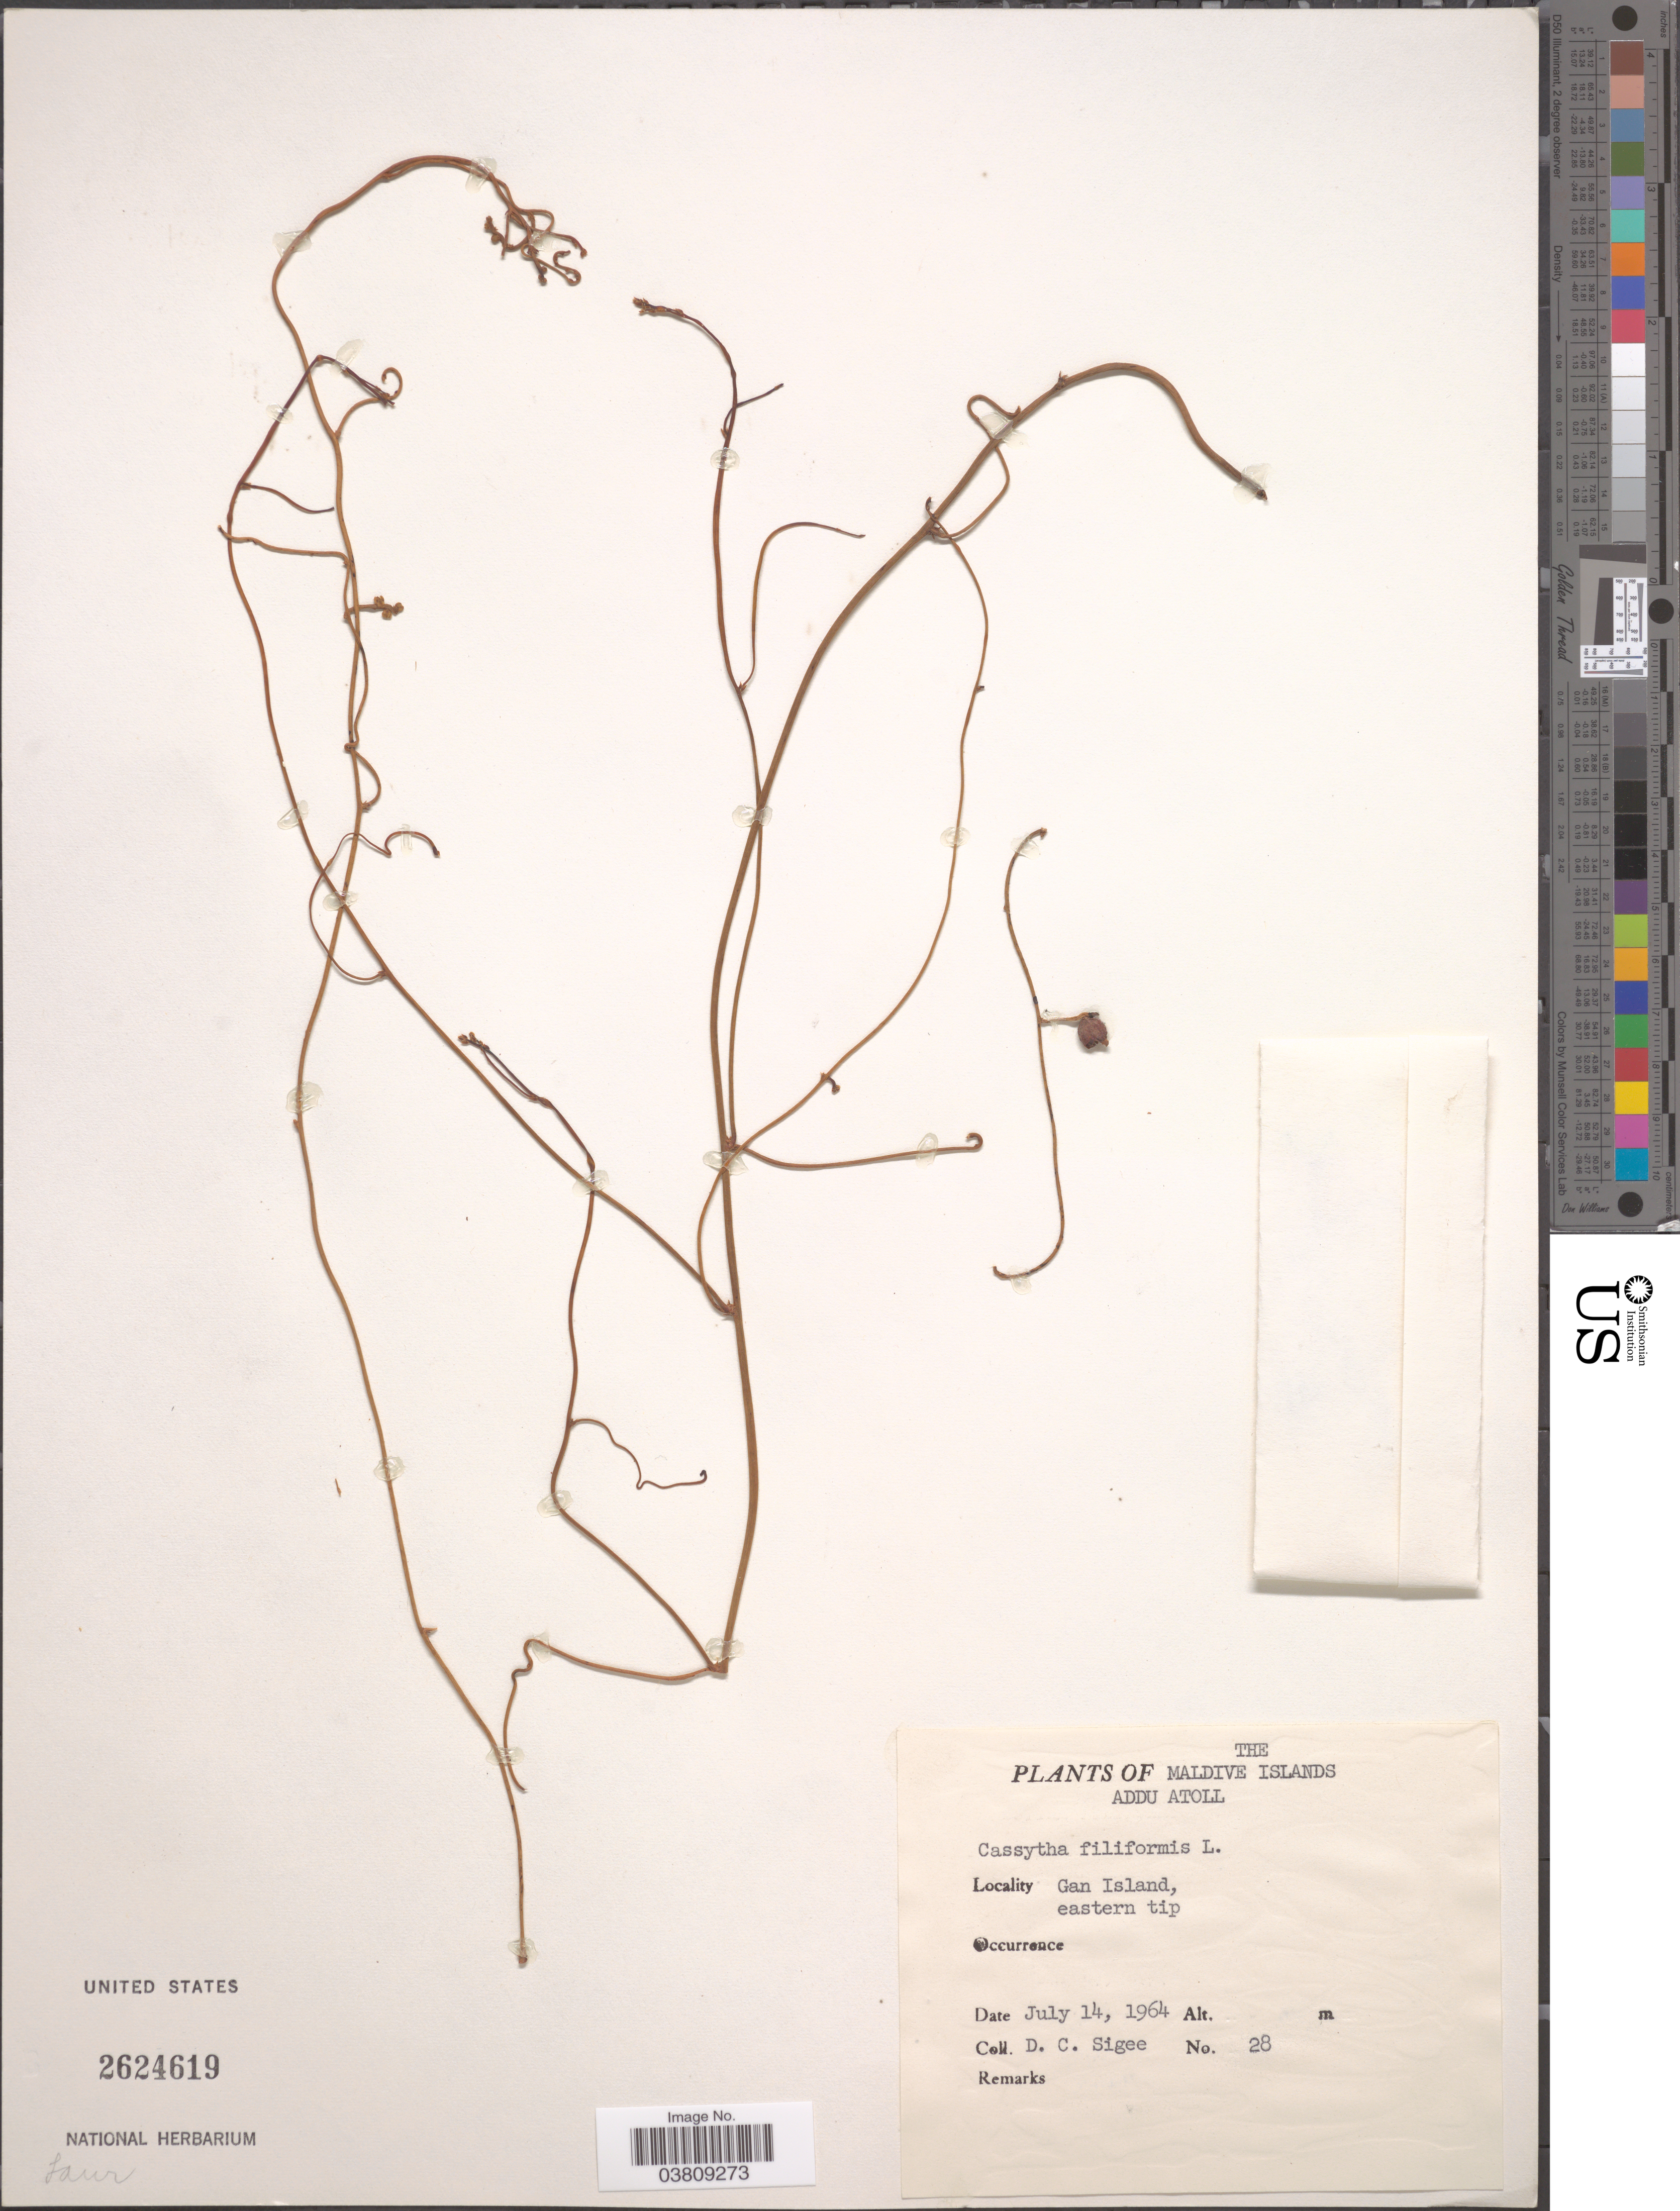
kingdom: Plantae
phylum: Tracheophyta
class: Magnoliopsida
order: Laurales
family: Lauraceae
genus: Cassytha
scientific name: Cassytha filiformis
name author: L.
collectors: D. C. Sigee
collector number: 28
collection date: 1964-07-14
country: Maldive Islands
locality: The Maldive Islands. Addu Atoll. Gan Island, eastern tip.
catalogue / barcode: US 2624619